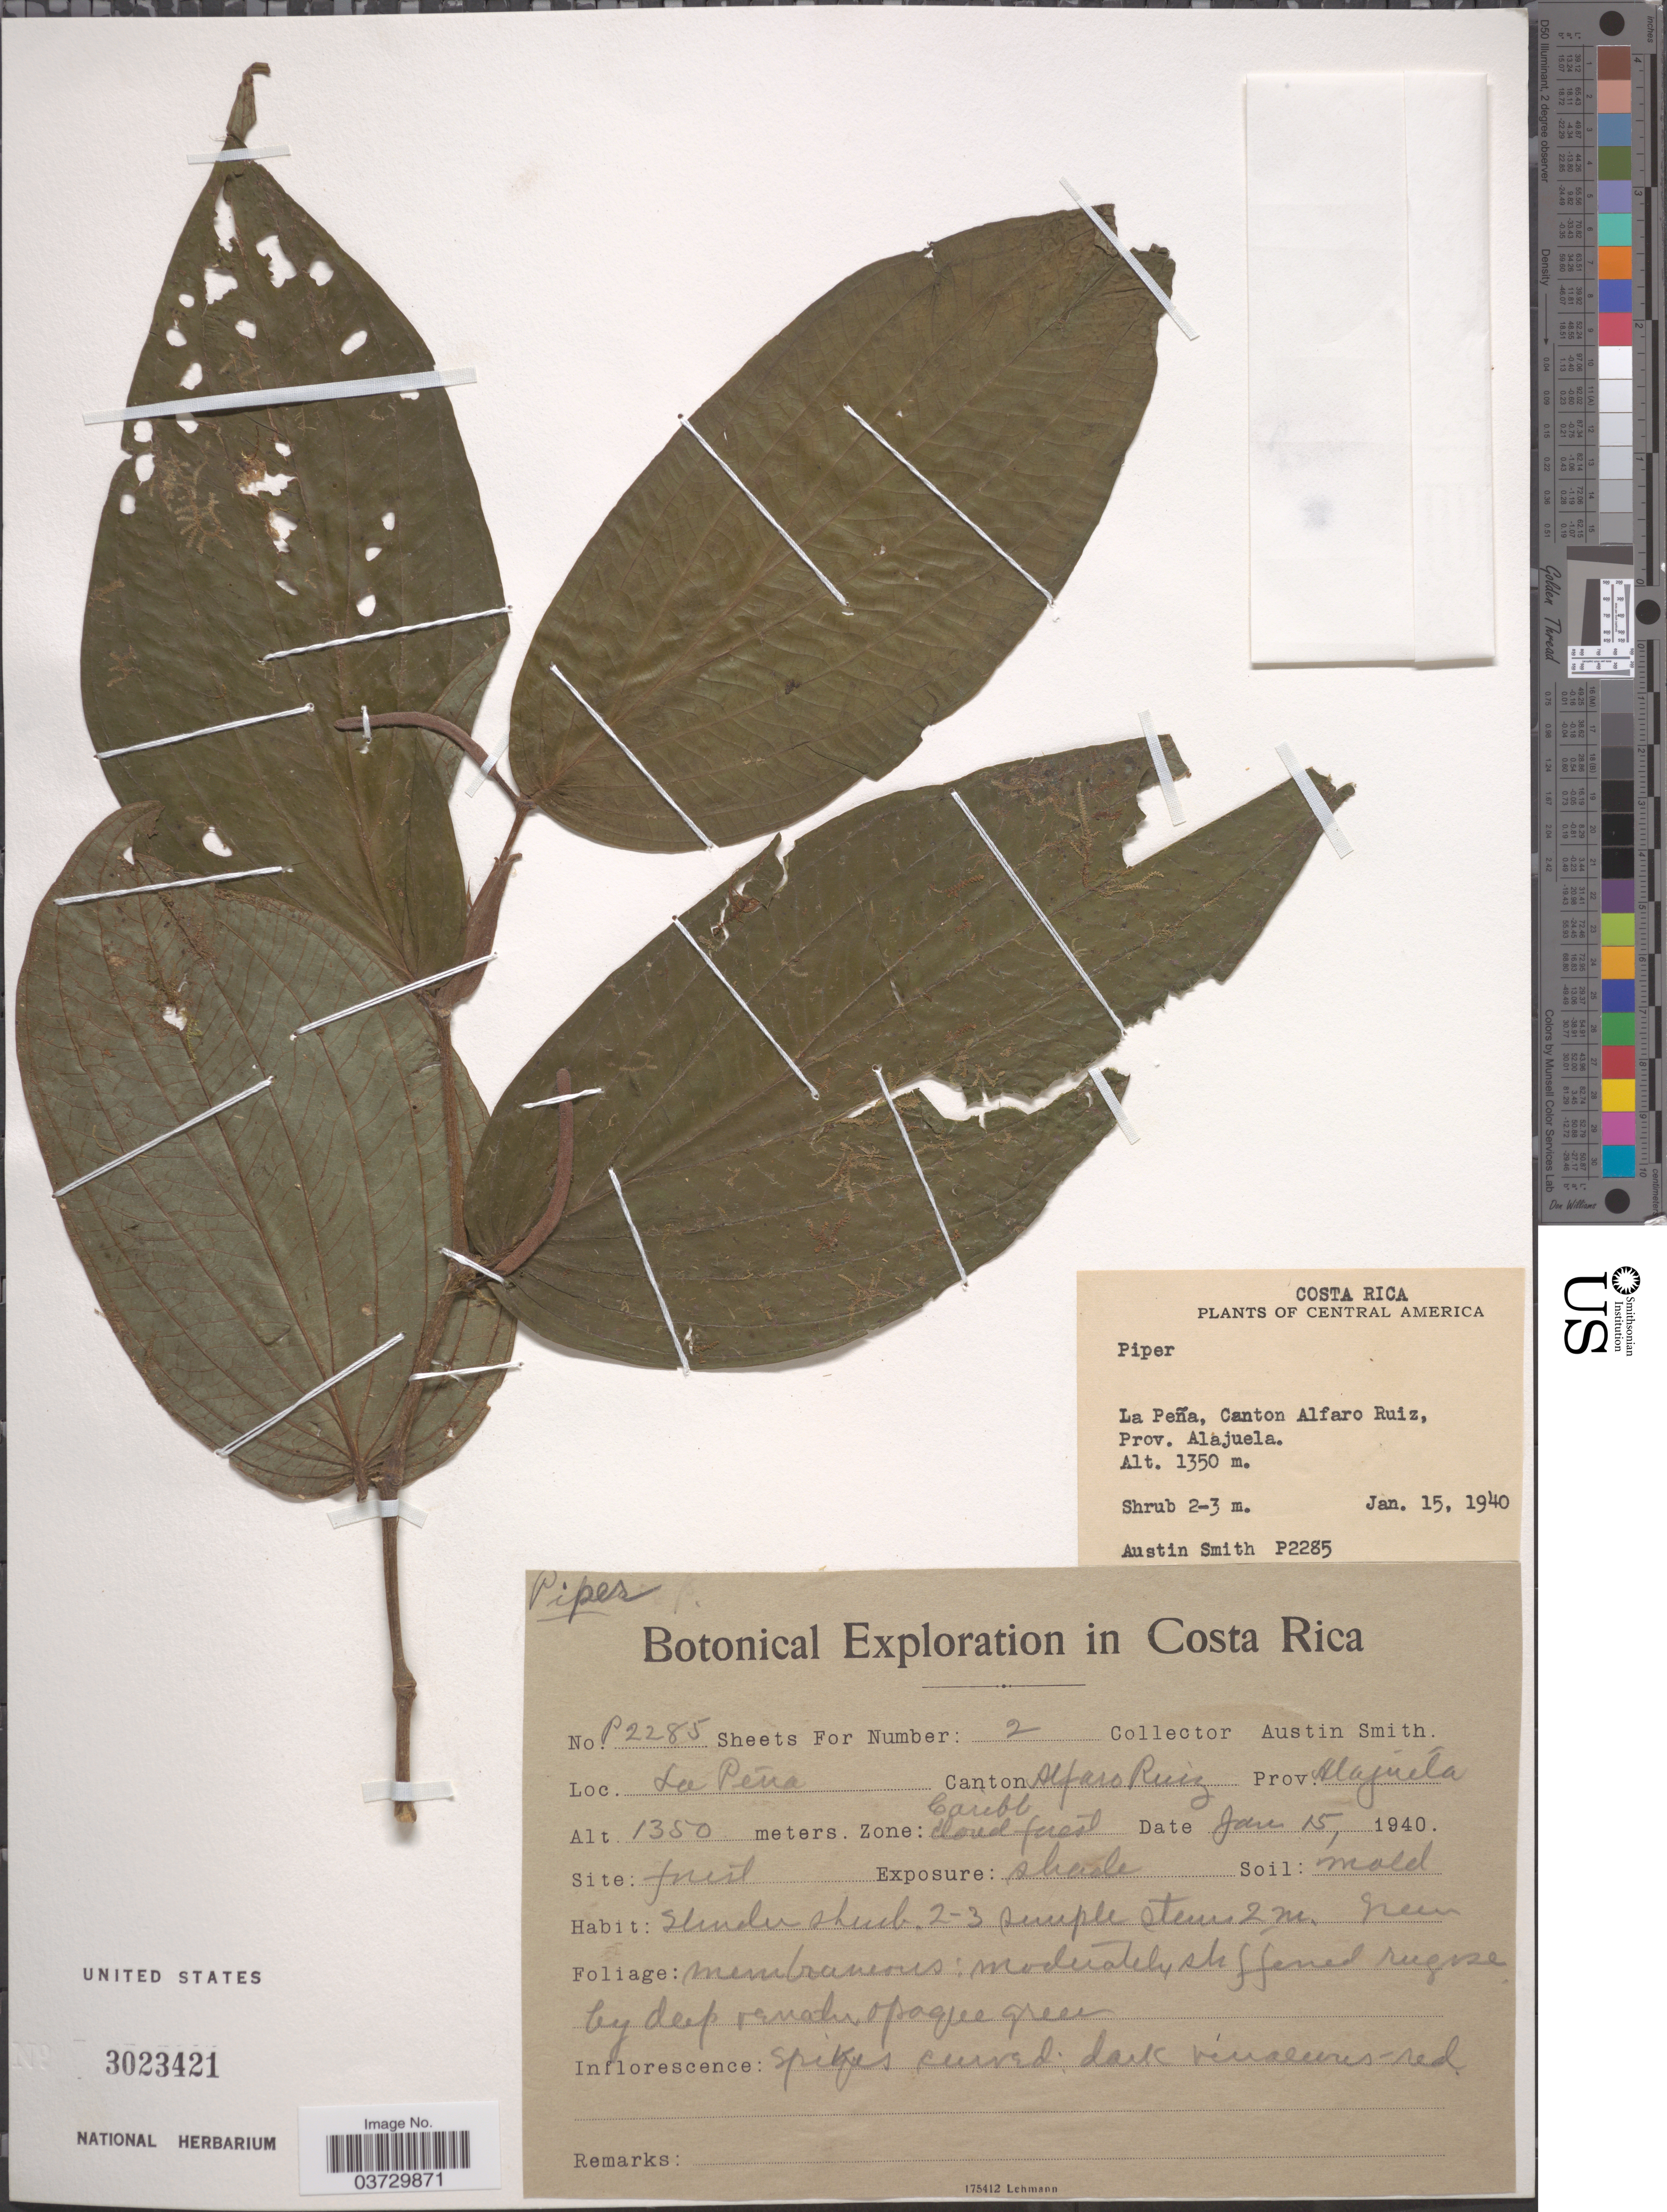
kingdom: Plantae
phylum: Tracheophyta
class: Magnoliopsida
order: Piperales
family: Piperaceae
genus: Piper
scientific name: Piper sp.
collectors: Aust P. Smith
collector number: P2285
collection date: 1940-01-15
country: Costa Rica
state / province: Alajuela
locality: La Peña, Canton Alfaro Ruiz. Zone: Caribb cloud forest.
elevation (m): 1350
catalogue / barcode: US 3023421